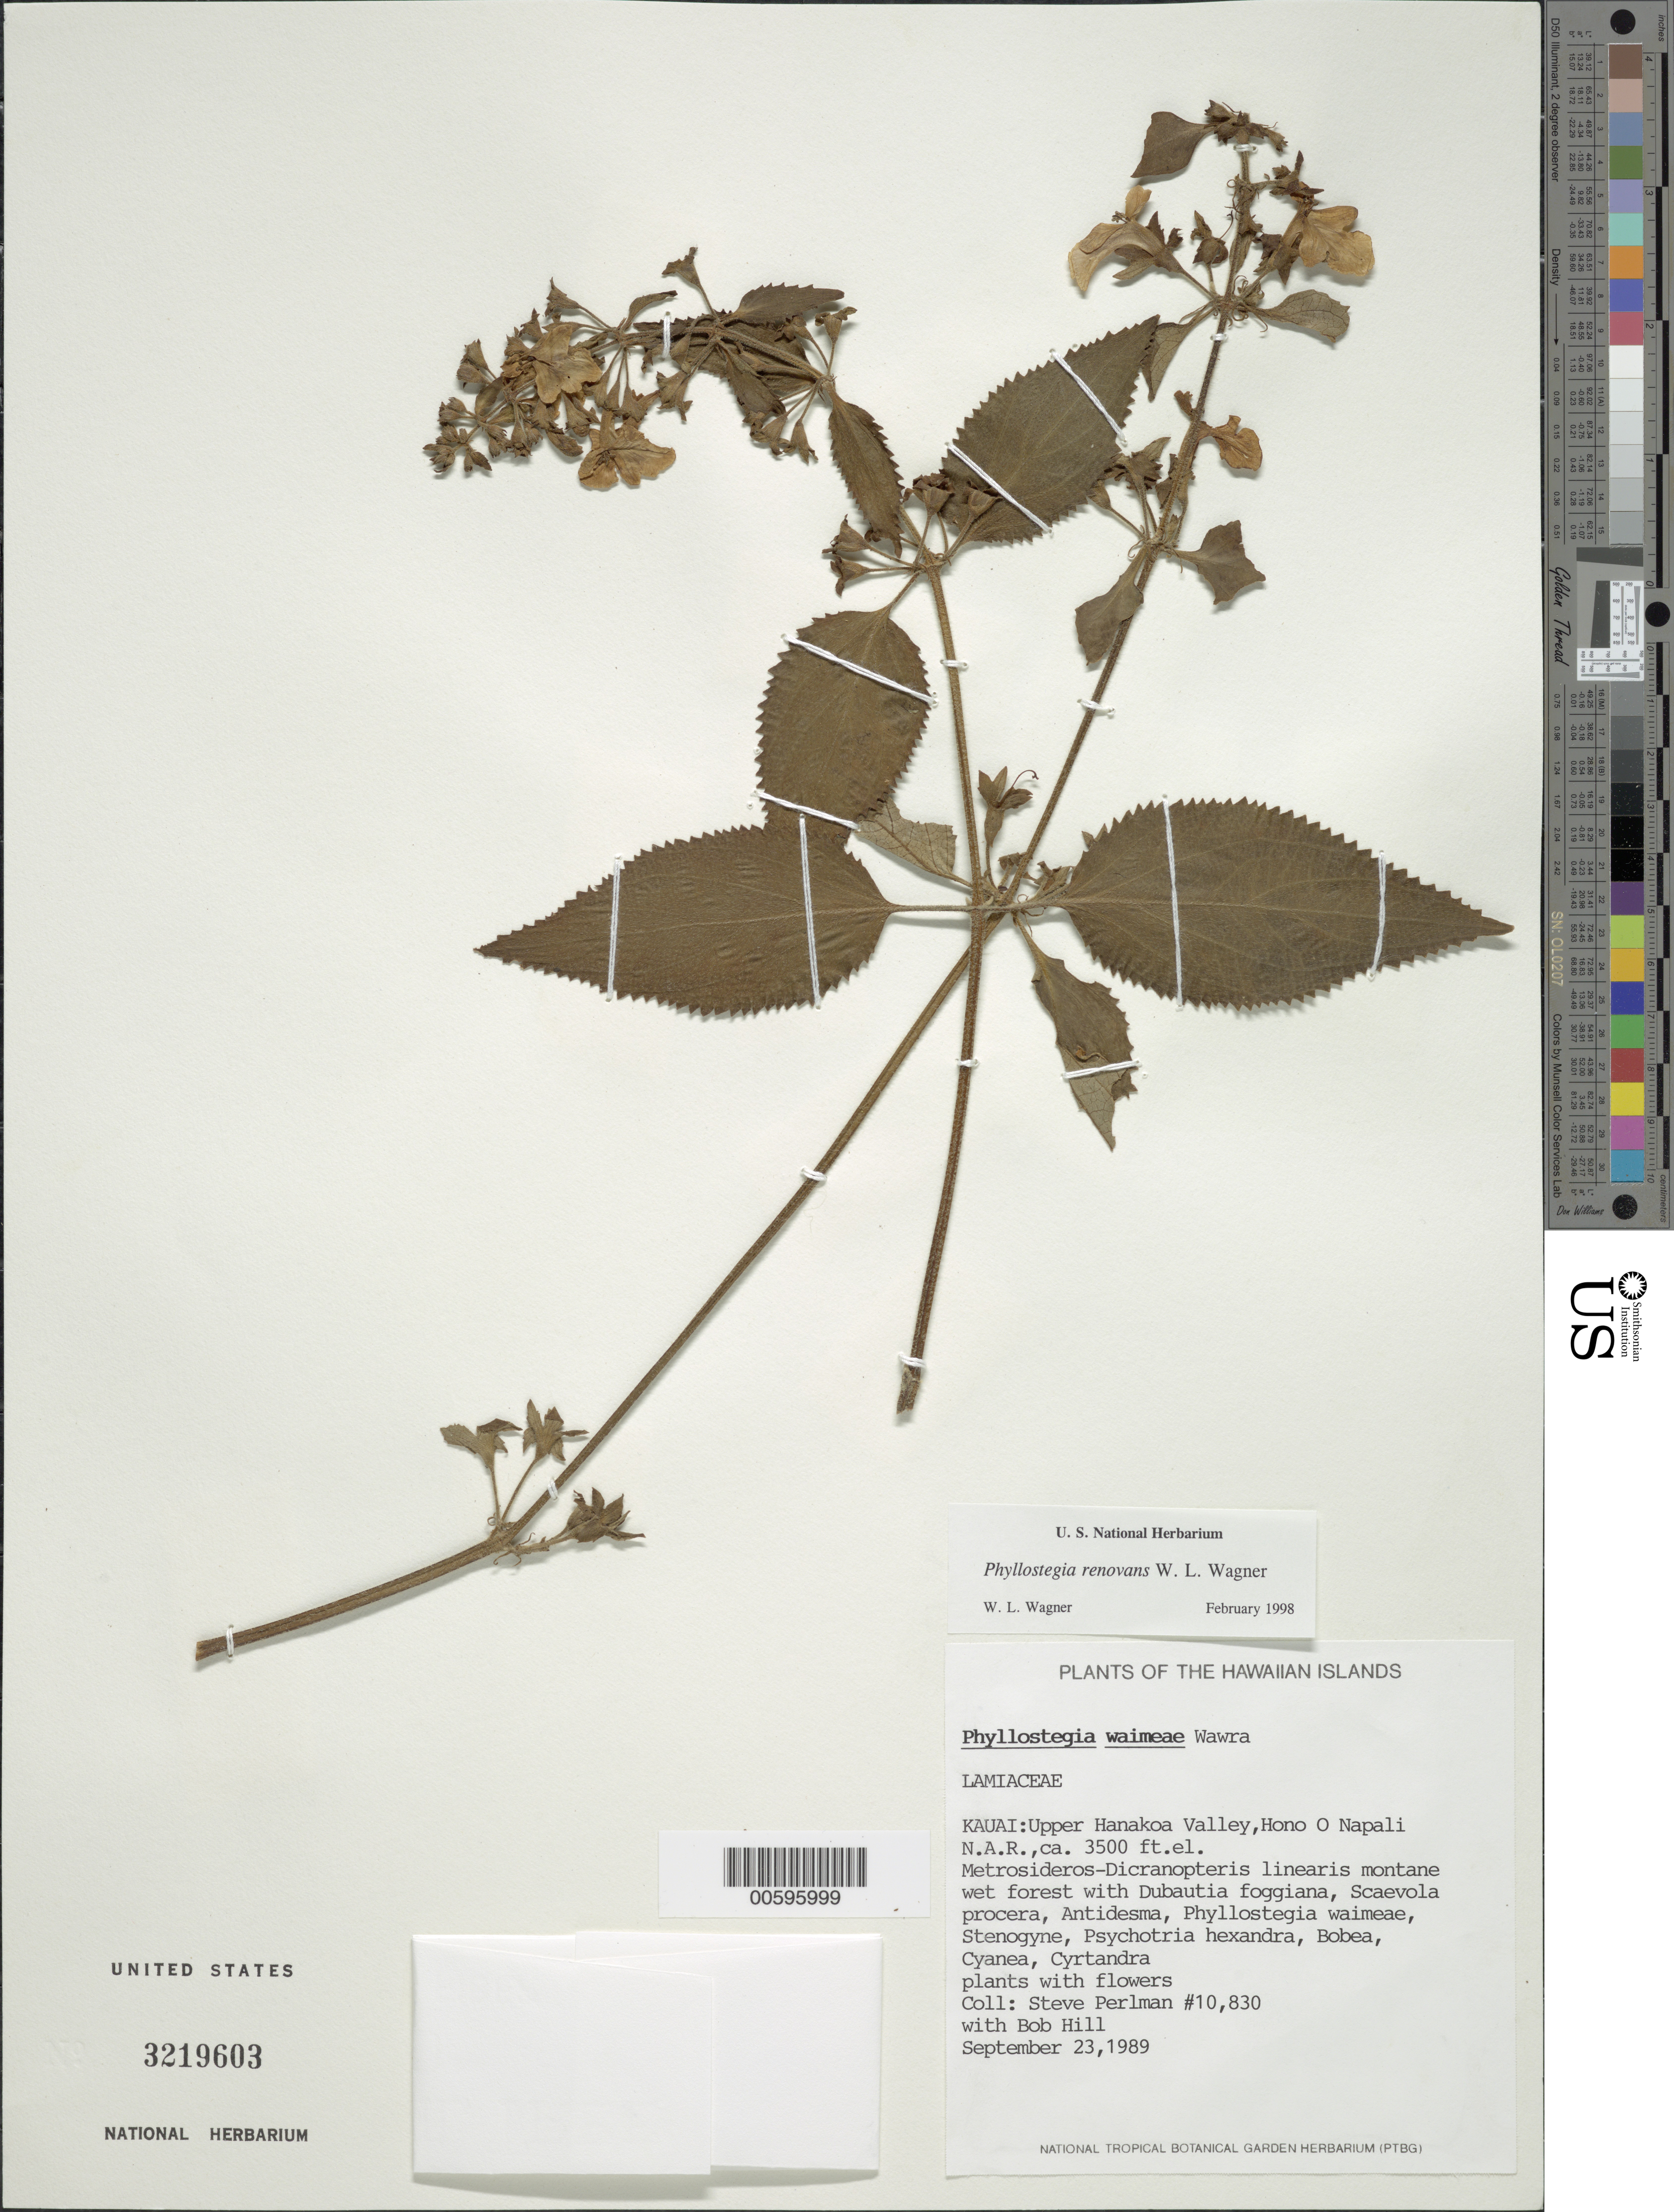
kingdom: Plantae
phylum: Tracheophyta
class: Magnoliopsida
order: Lamiales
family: Lamiaceae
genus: Phyllostegia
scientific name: Phyllostegia renovans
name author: W.L. Wagner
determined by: Wagner, W. L., (BOT), Smithsonian Institution - National Museum of Natural History (UNITED STATES)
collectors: S. P. Perlman & B. Hill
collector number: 10830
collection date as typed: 23 Sep 1989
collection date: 1989-09-23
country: United States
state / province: Hawaii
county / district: Kauai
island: Kaua'i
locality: Upper Hanakoa Valley, Hono O Napali N.A.R.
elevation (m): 1067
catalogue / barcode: US 3219603